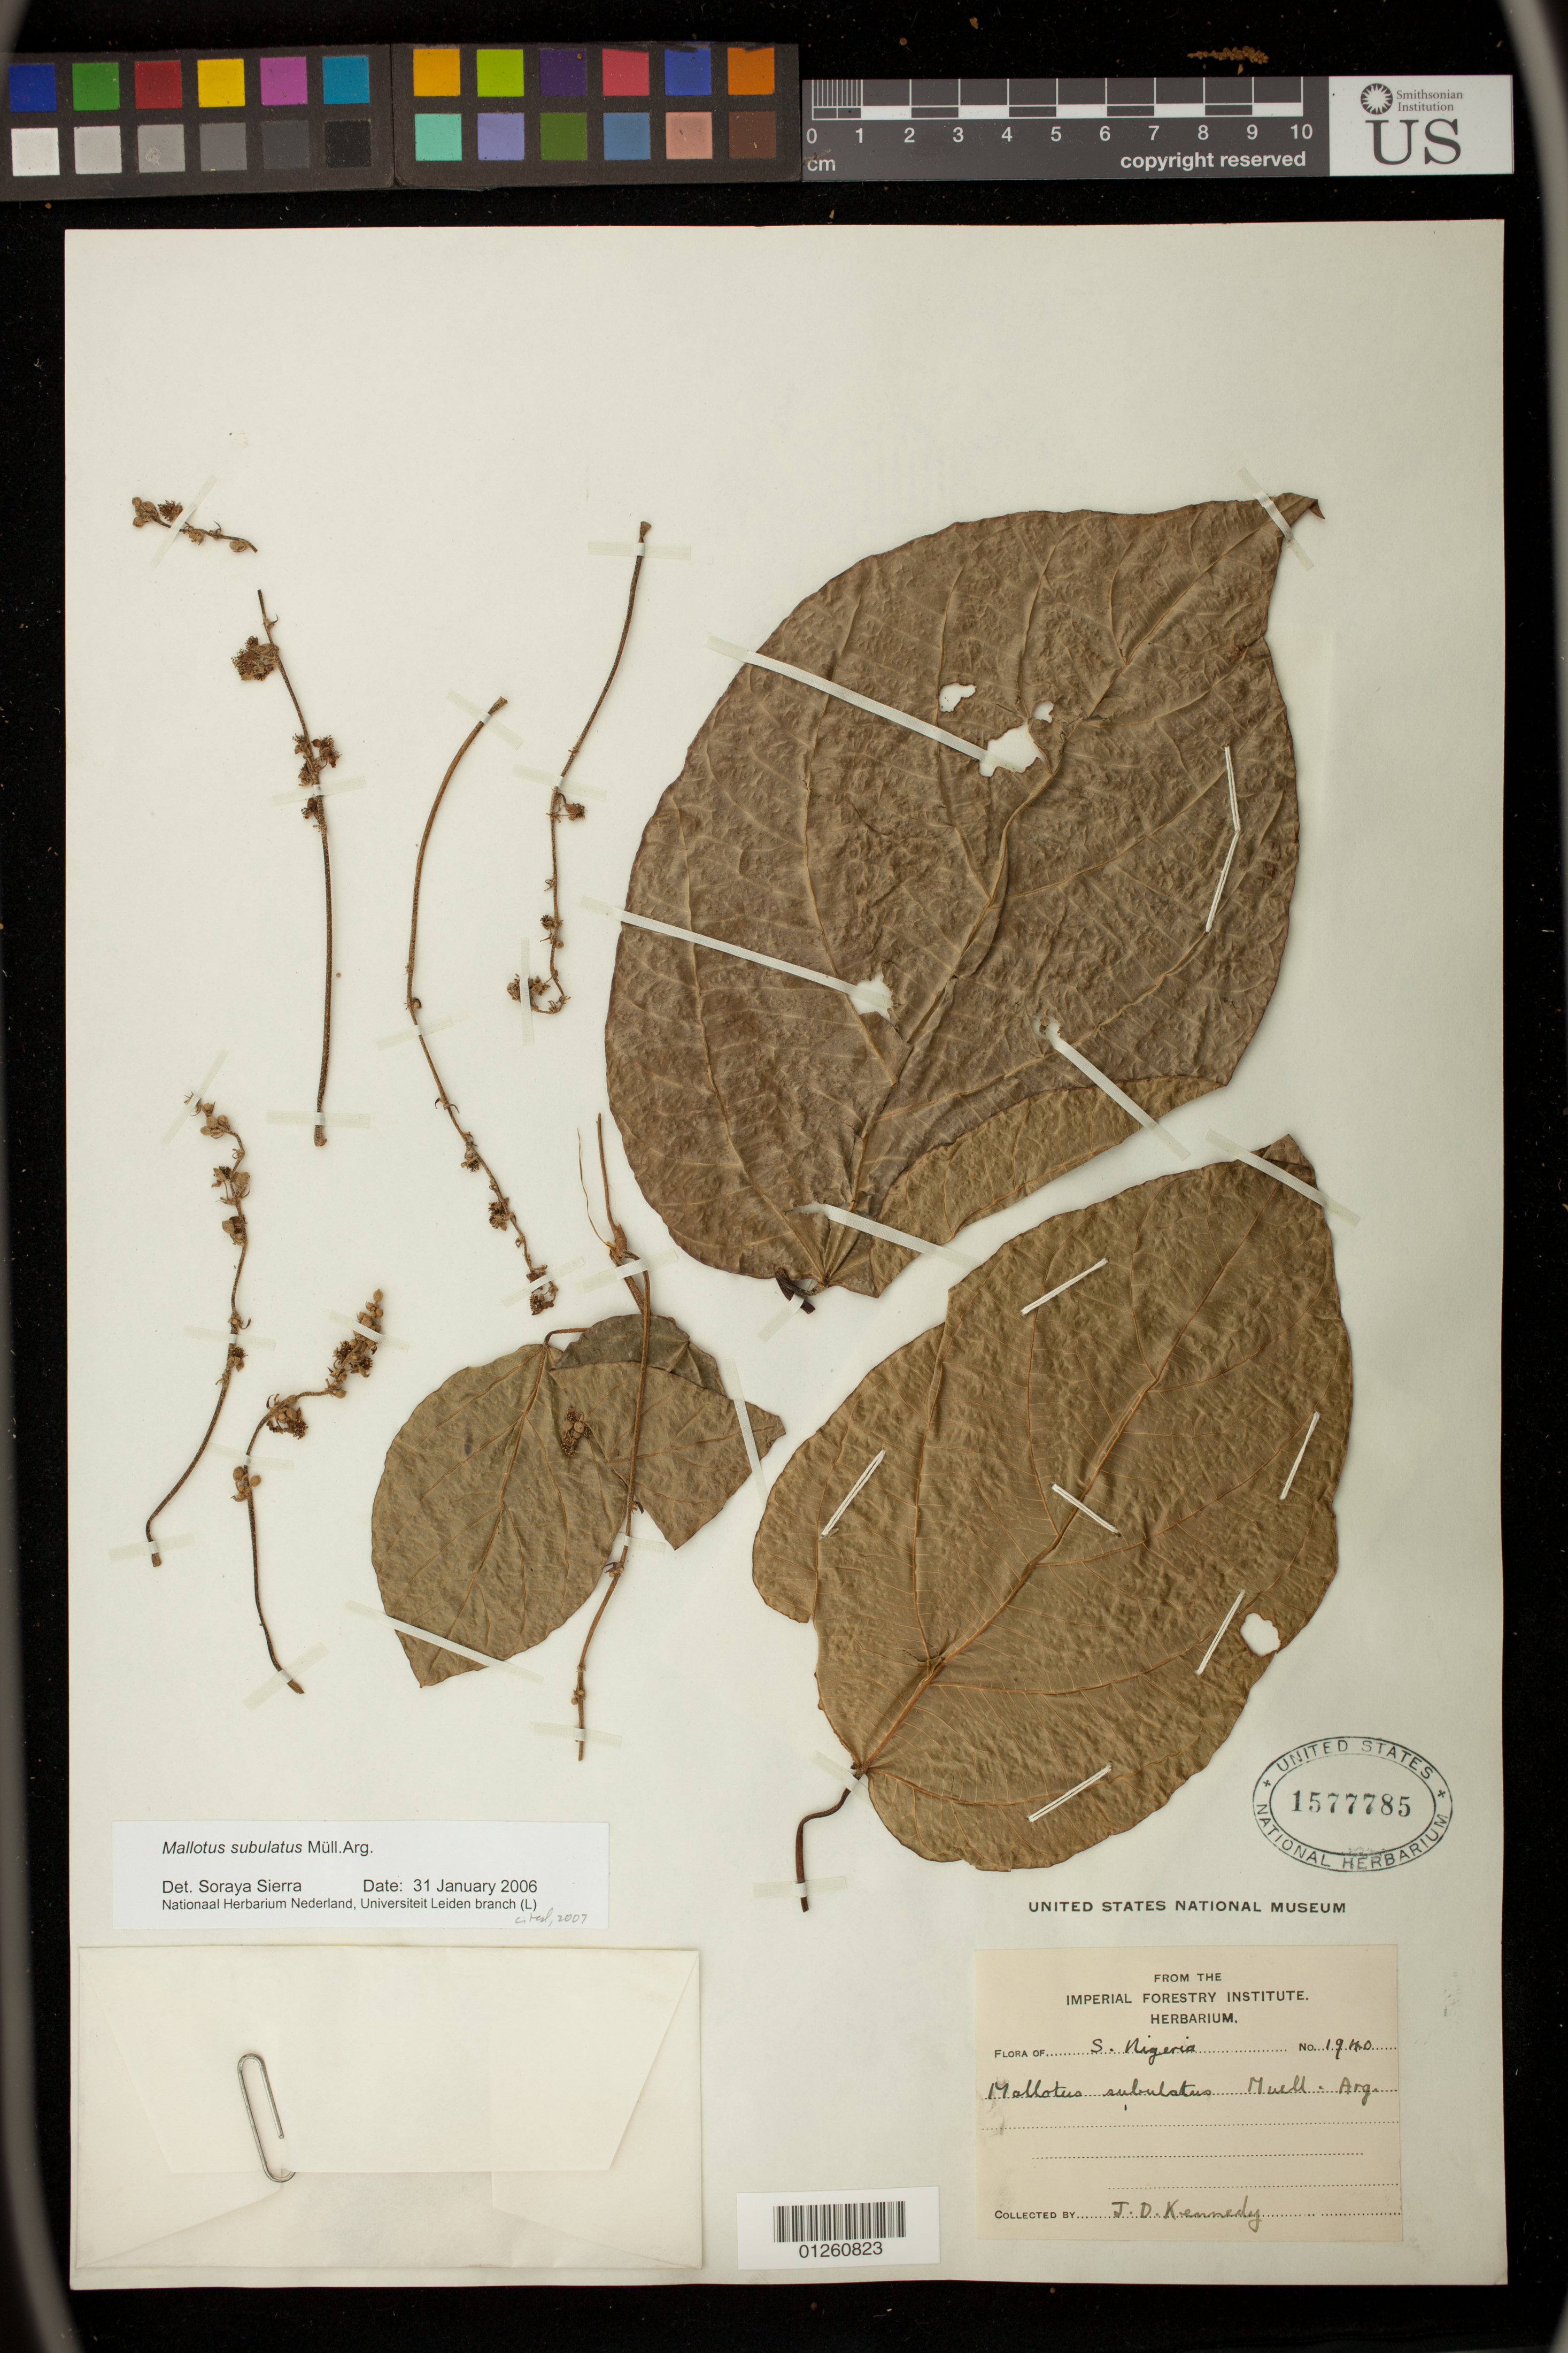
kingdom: Plantae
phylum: Tracheophyta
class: Magnoliopsida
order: Malpighiales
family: Euphorbiaceae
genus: Mallotus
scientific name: Mallotus subulatus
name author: Müll. Arg.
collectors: J. D. Kennedy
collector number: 1940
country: Nigeria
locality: S. Nigeria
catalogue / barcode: US 1577785